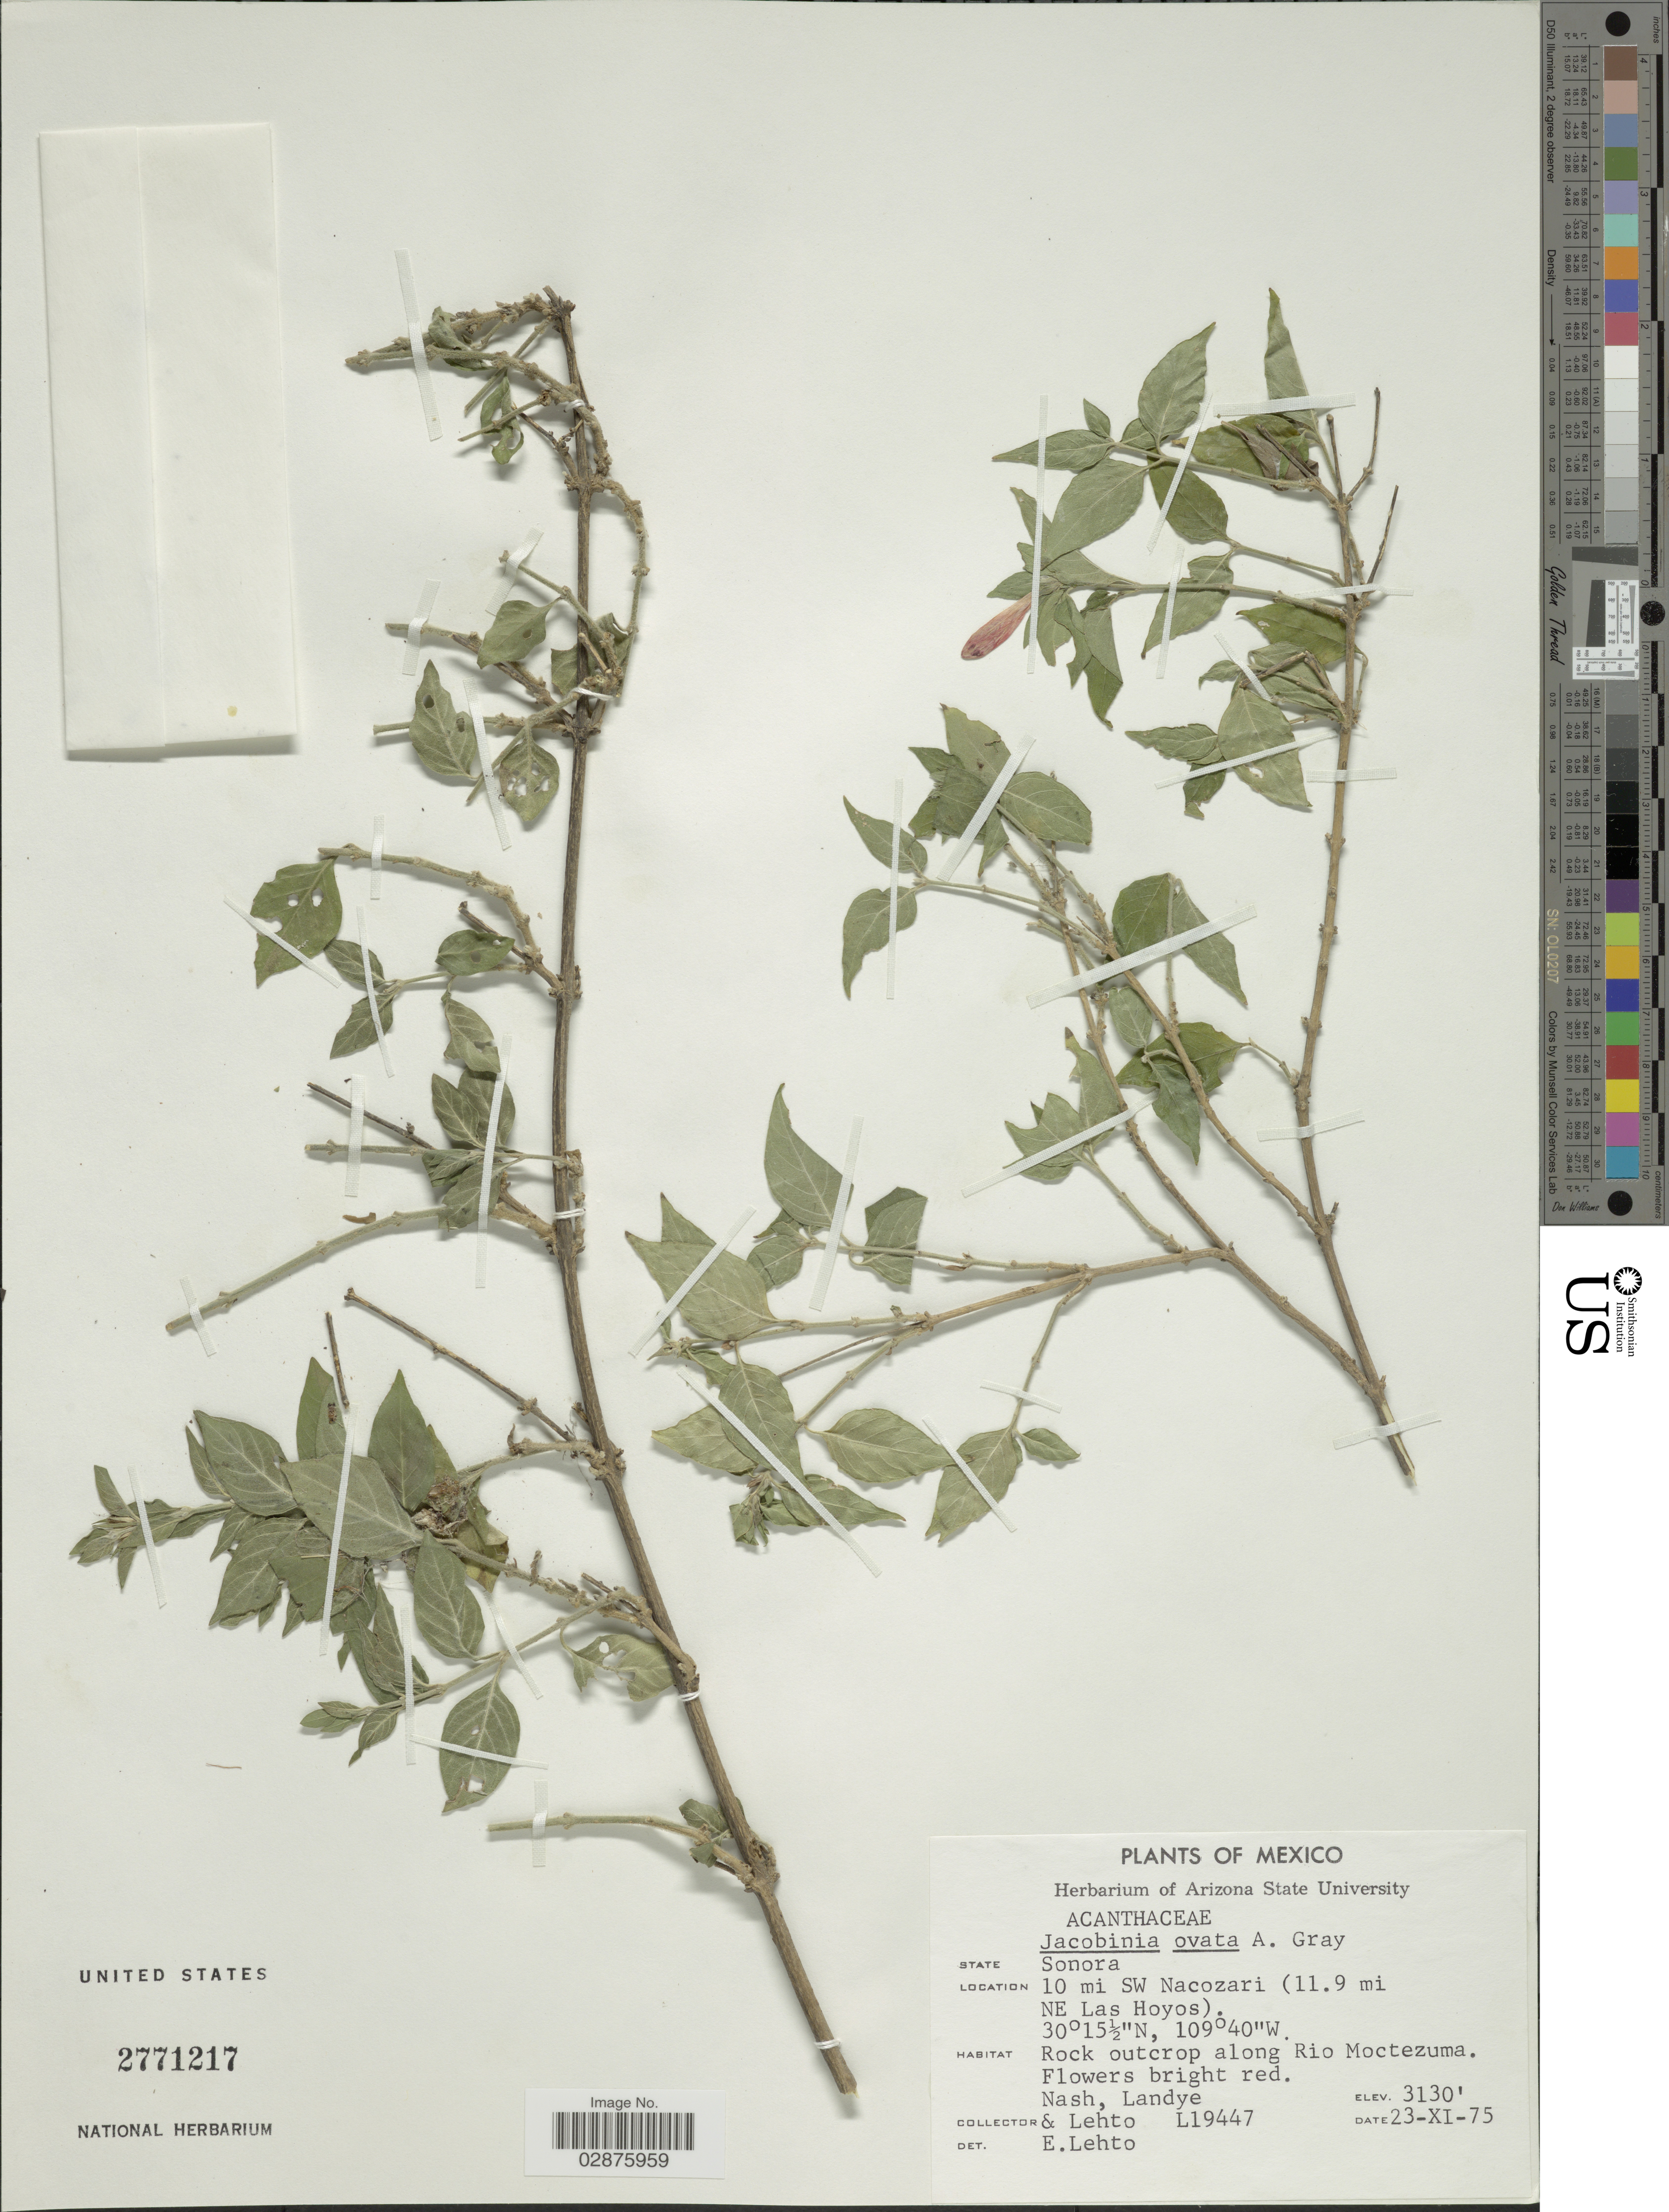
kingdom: Plantae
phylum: Tracheophyta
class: Magnoliopsida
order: Lamiales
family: Acanthaceae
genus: Justicia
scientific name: Justicia candicans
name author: (Nees) L.D. Benson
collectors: -- Nash, Landye & -. Lehto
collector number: L19447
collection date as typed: Transcribed d/m/y: 23/11/75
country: Mexico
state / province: Sonora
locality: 10 mi SW Nacorazi (11.9 mi NE Las Hoyos).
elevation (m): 954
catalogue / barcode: US 2771217